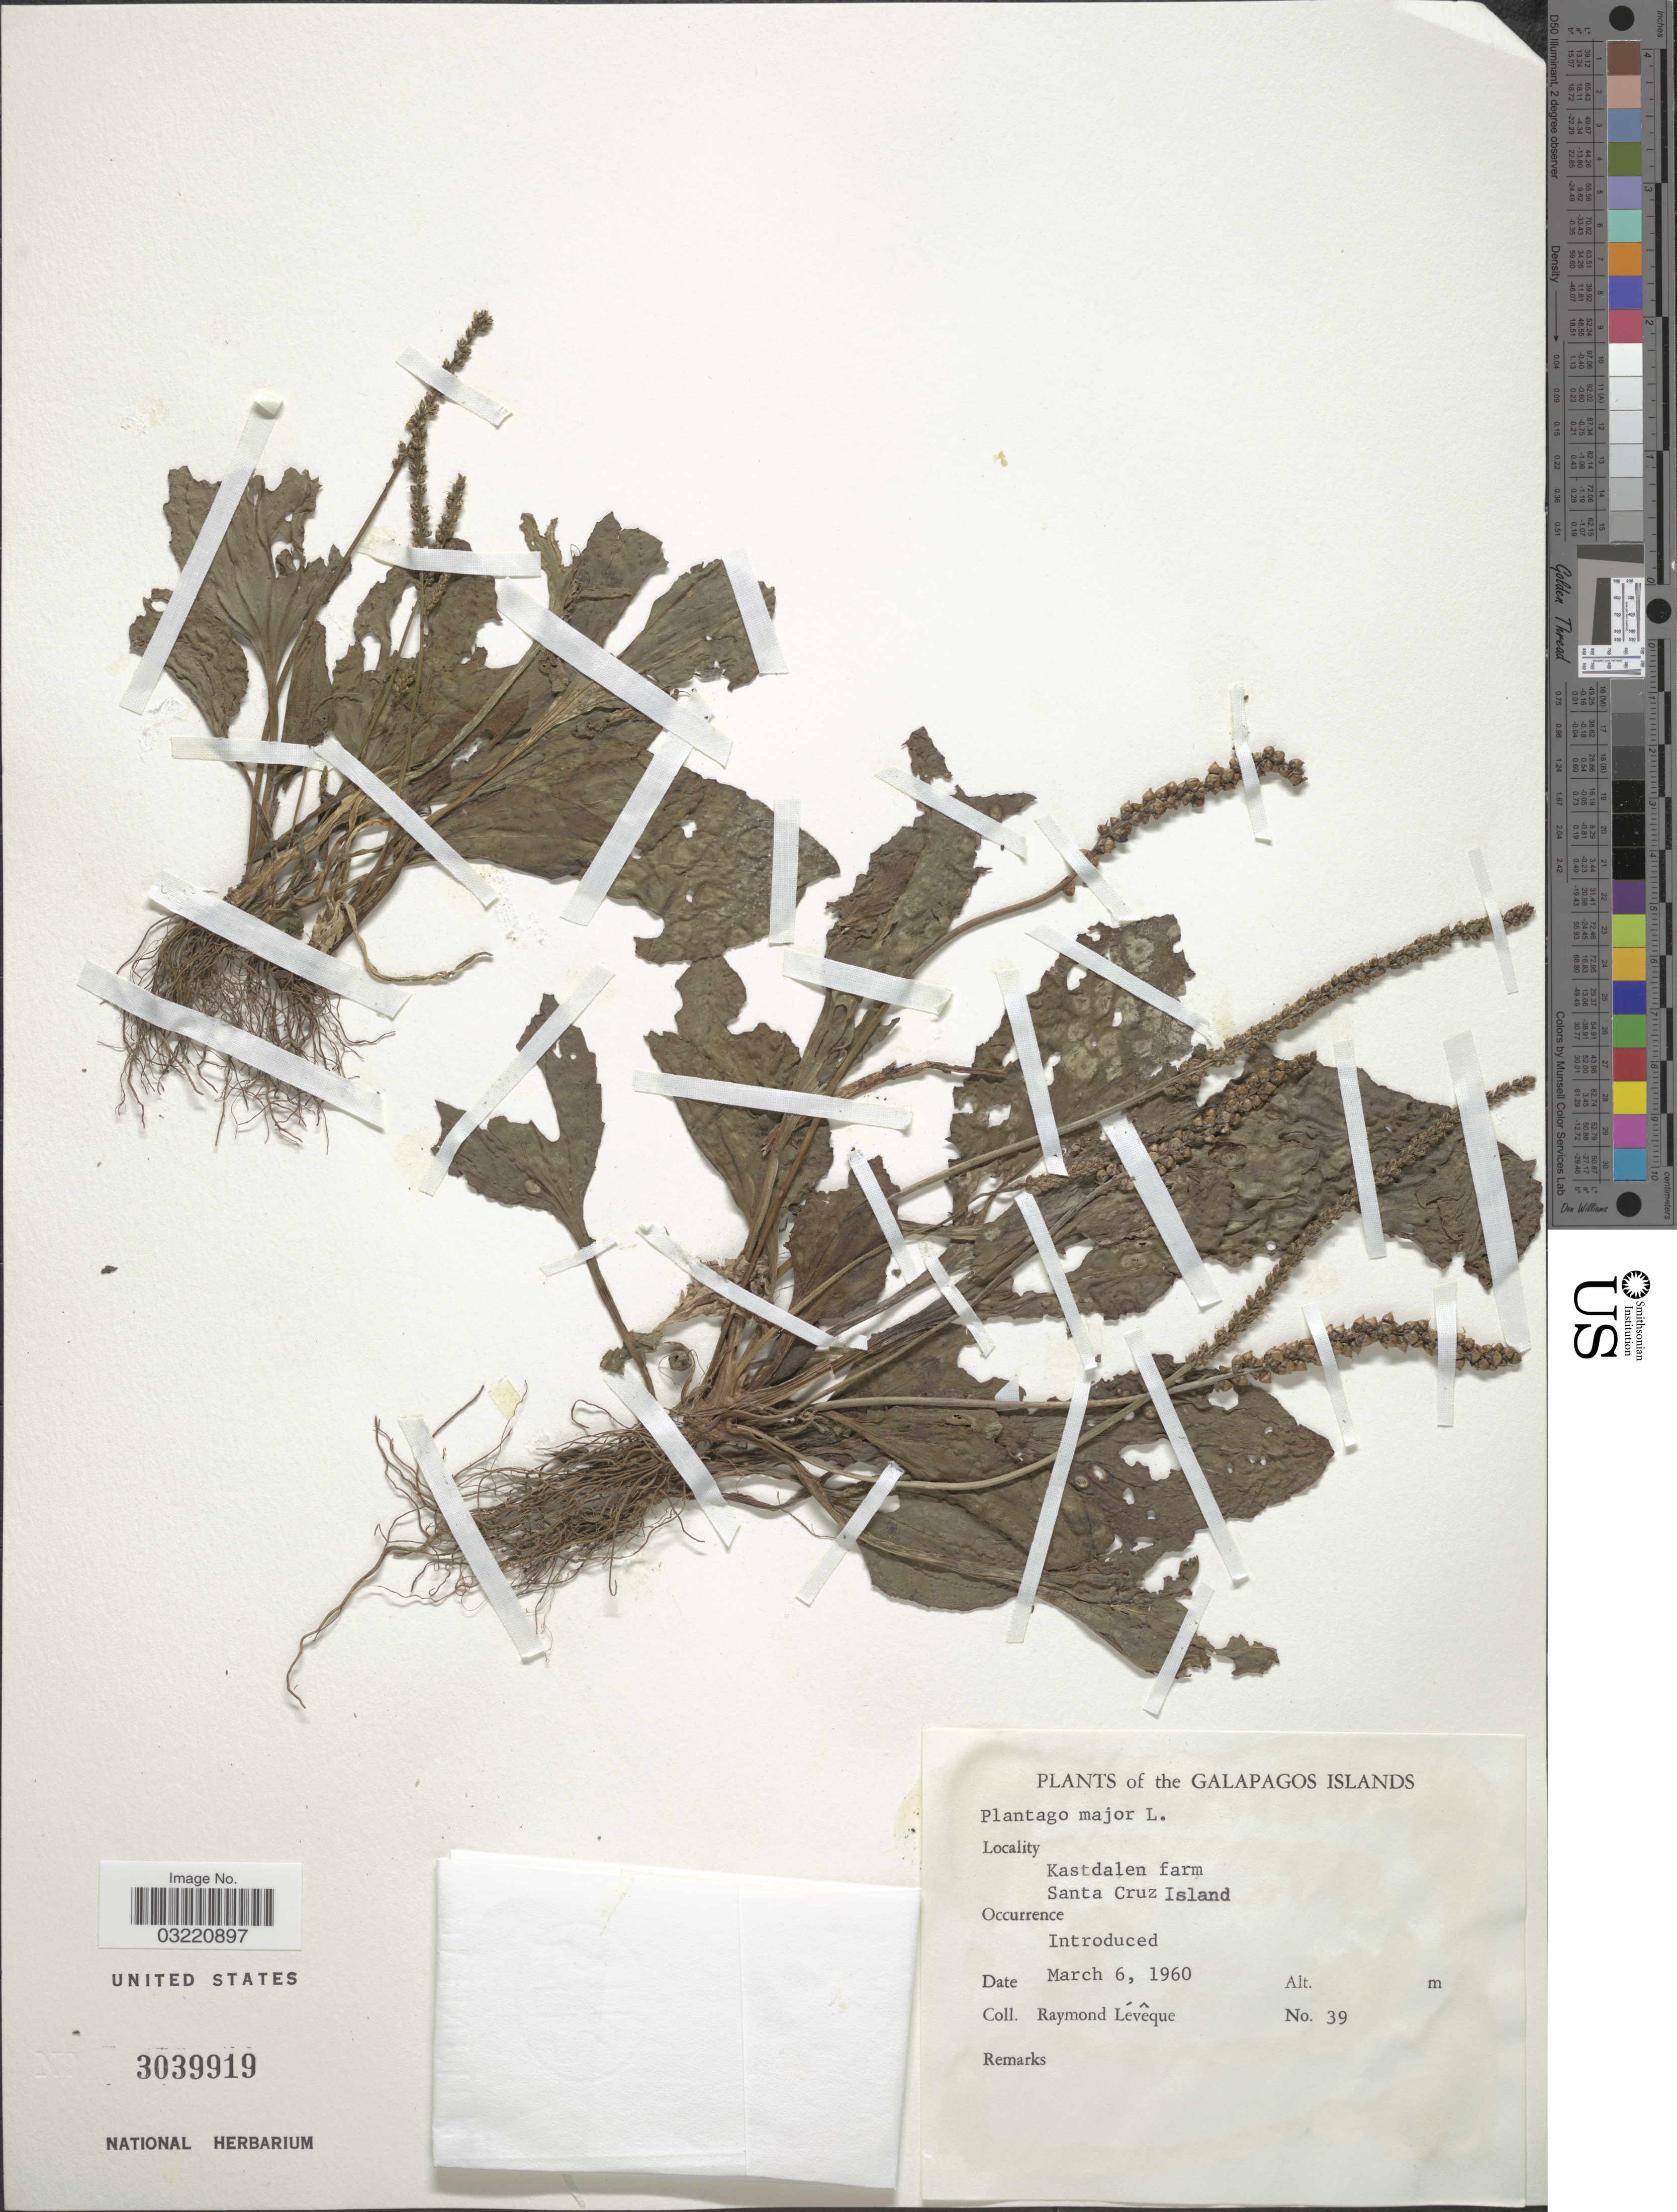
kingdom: Plantae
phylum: Tracheophyta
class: Magnoliopsida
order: Lamiales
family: Plantaginaceae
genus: Plantago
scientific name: Plantago major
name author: L.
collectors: R. Lévêque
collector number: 39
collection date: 1960-03-06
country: Ecuador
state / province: Colón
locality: The Galapagos Islands. Kastdalen farm, Santa Cruz Island.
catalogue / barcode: US 3039919